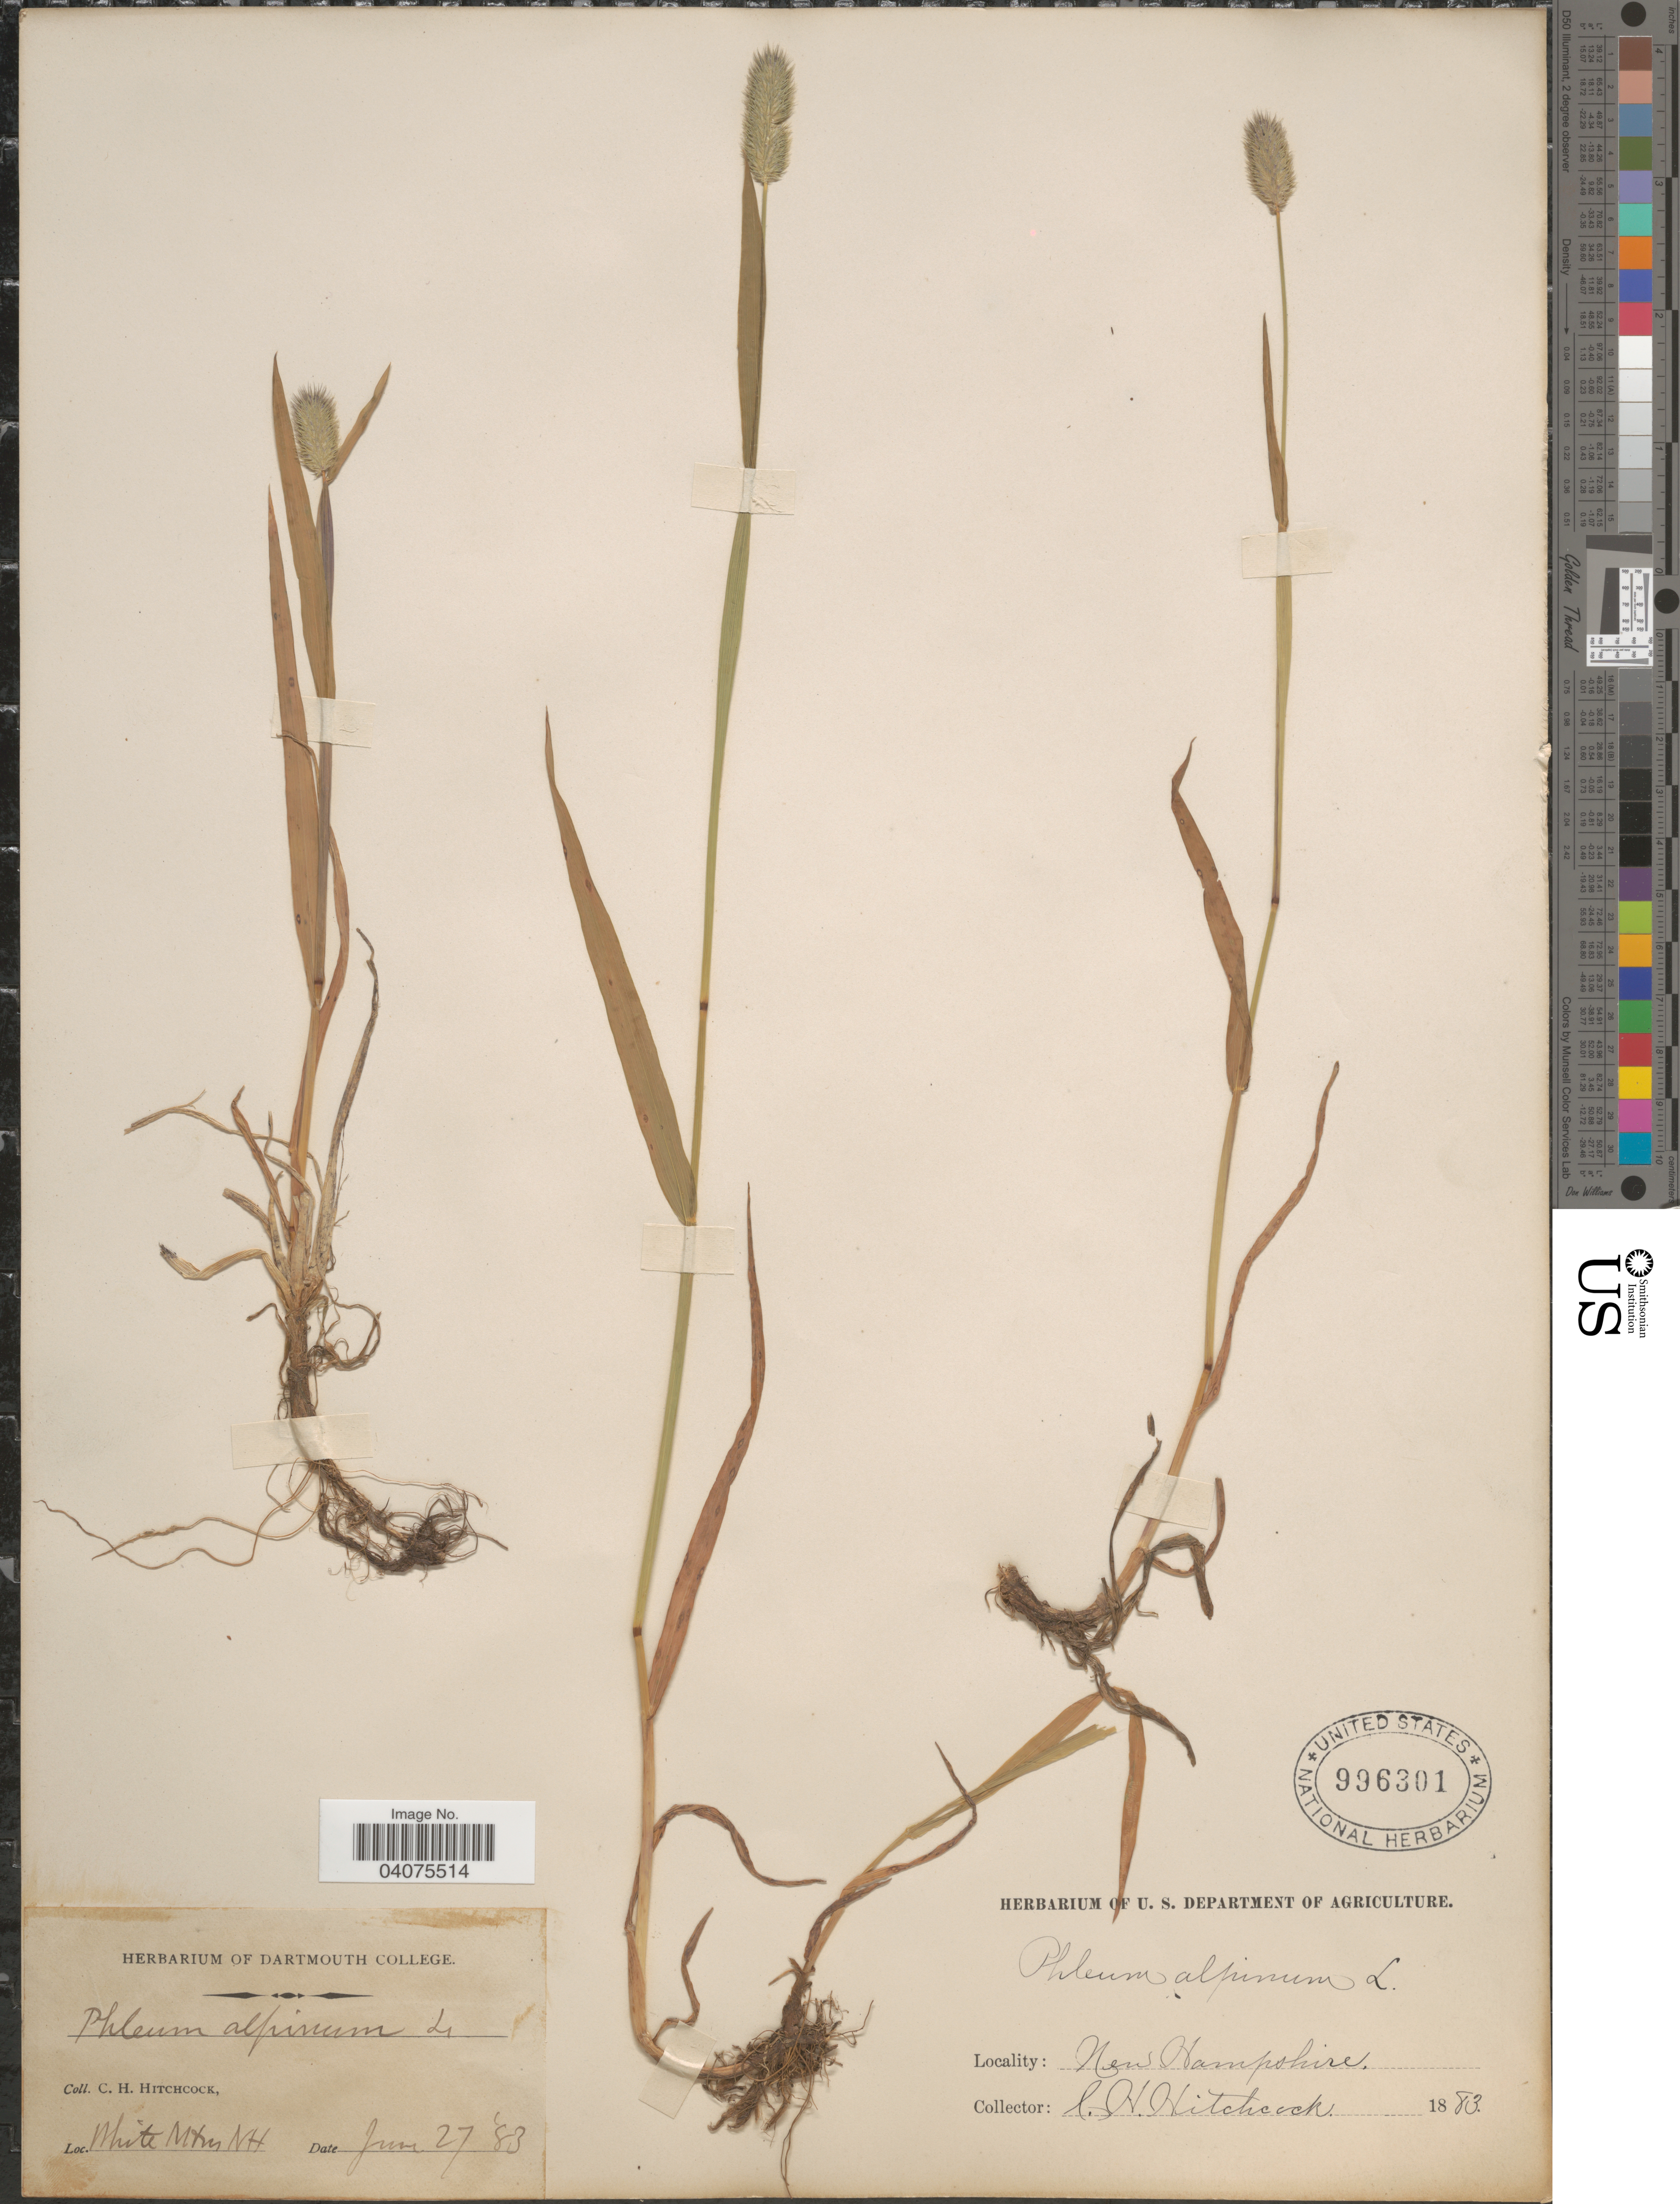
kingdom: Plantae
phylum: Tracheophyta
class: Liliopsida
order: Poales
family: Poaceae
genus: Phleum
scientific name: Phleum alpinum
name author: L.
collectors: C. Hitchcock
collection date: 1883-06-27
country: United States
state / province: New Hampshire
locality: White Mtns.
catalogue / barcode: US 996301